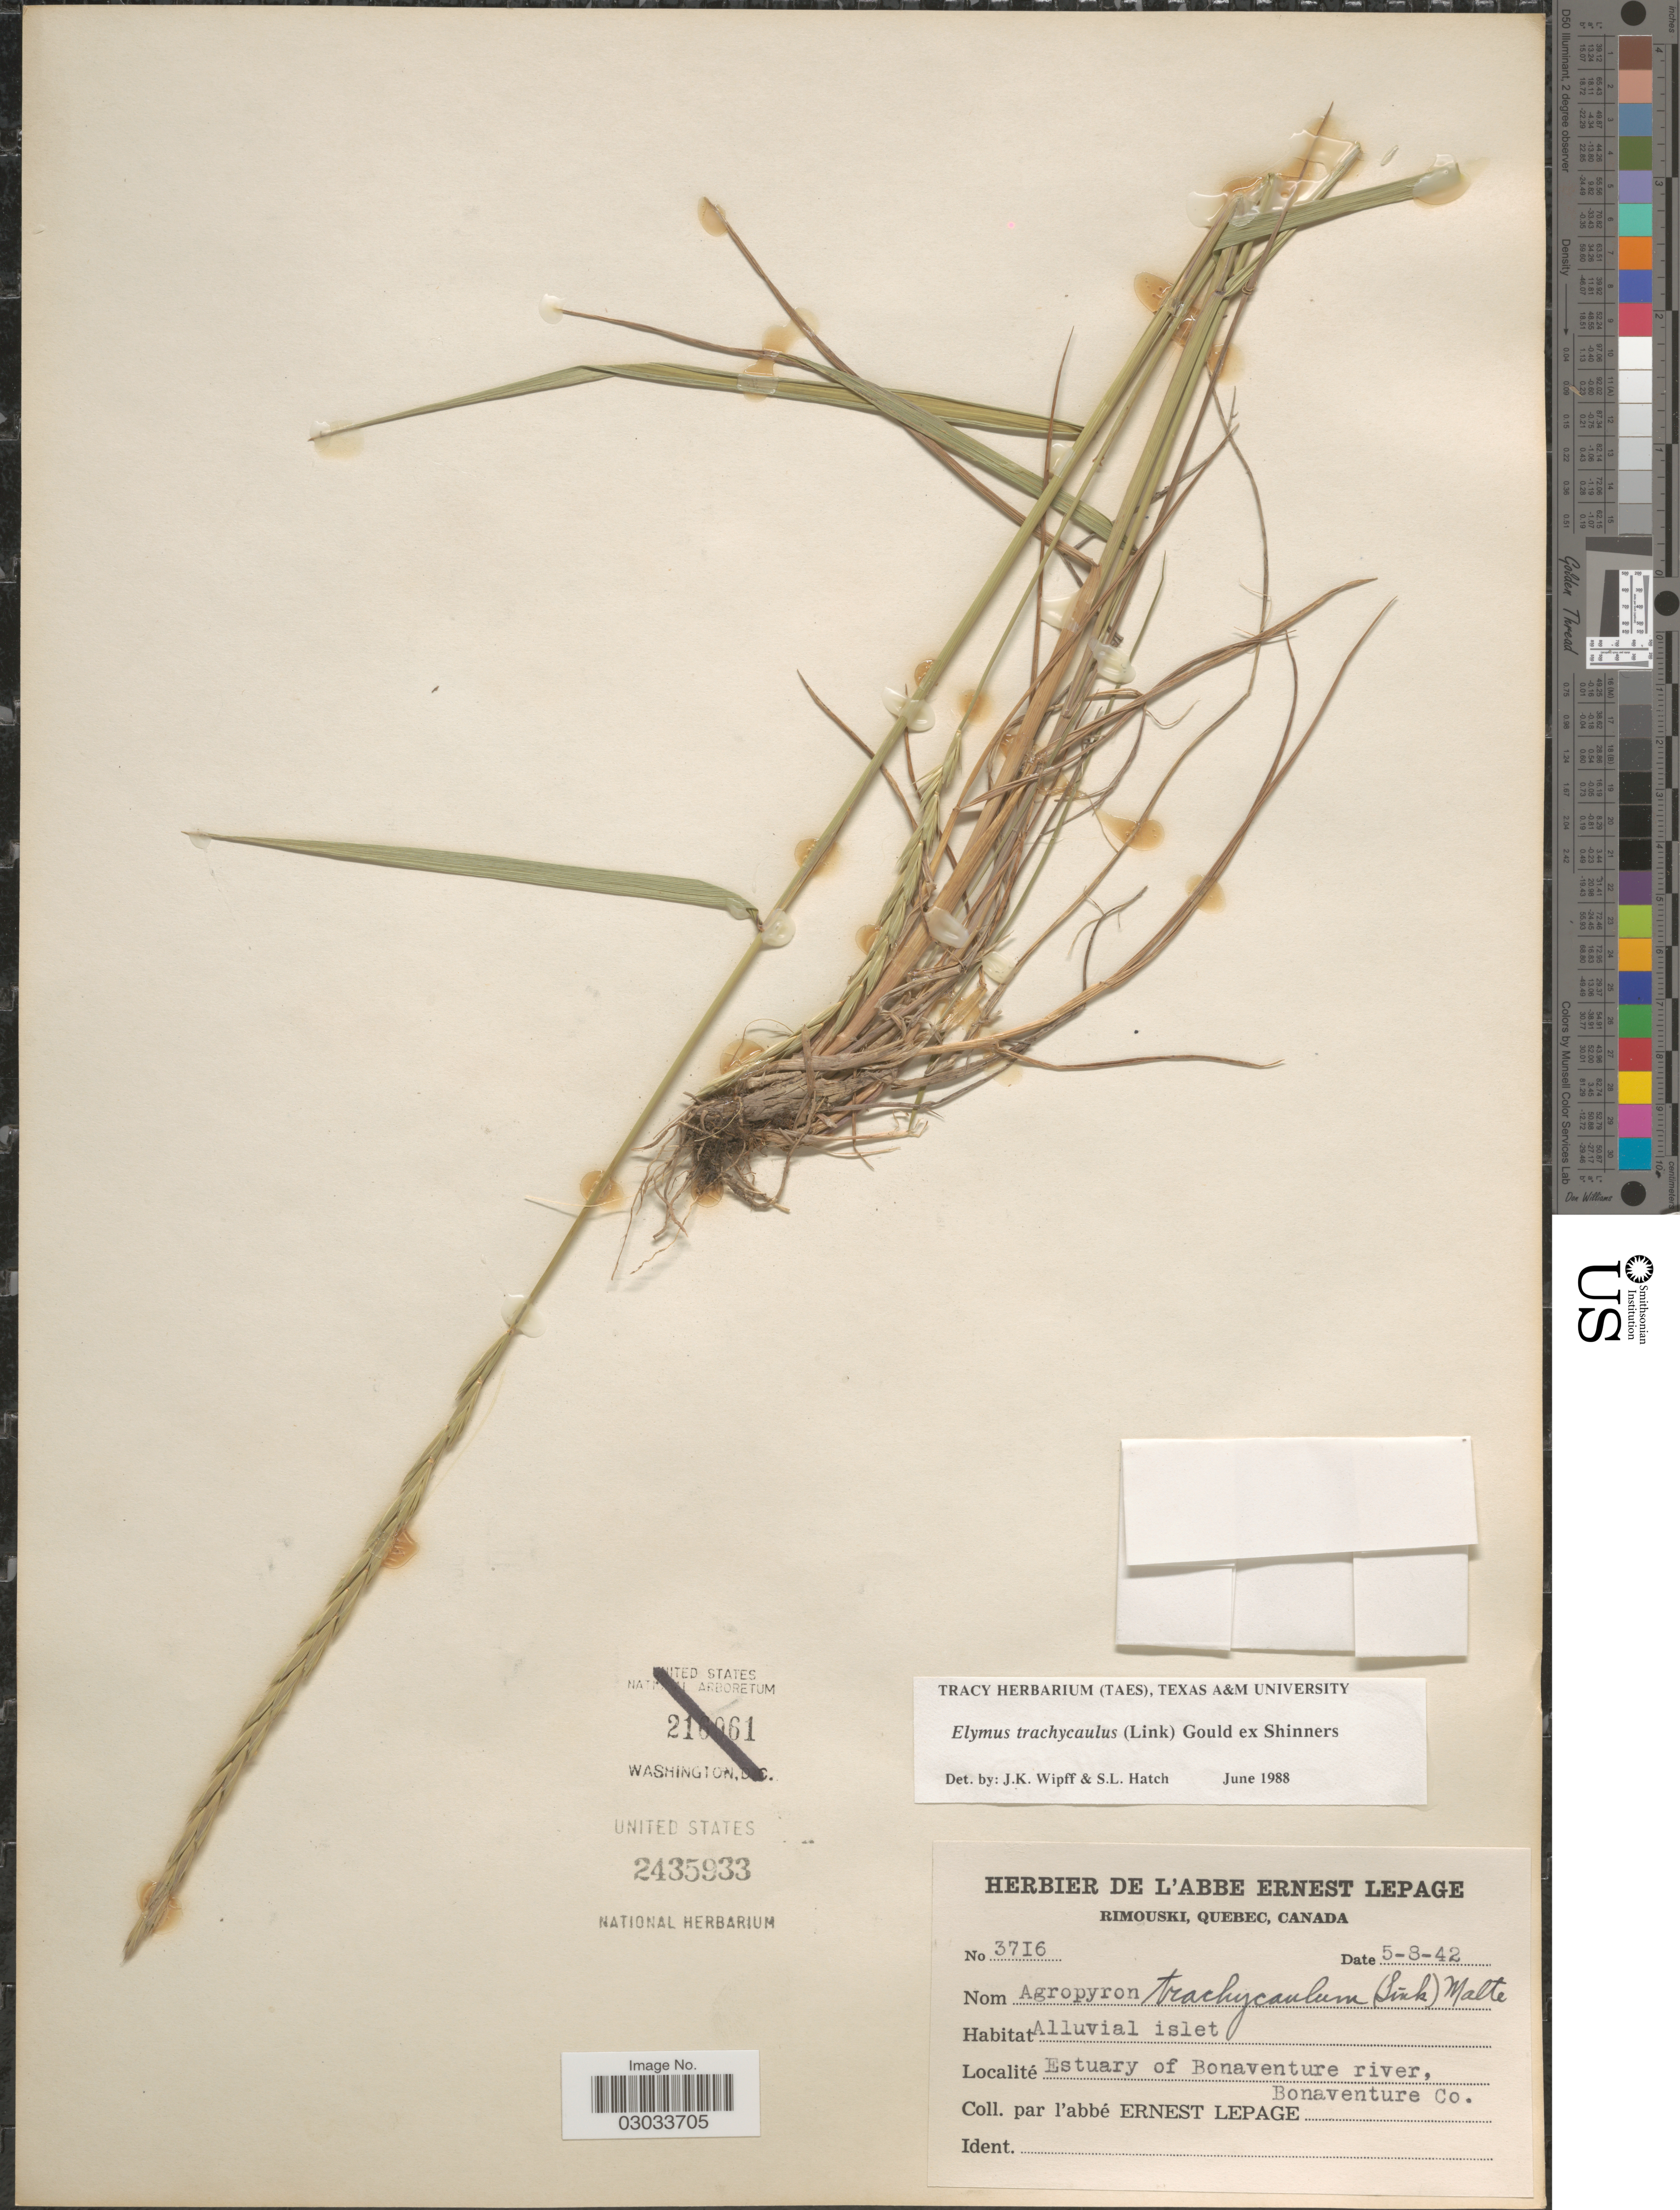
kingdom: Plantae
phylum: Tracheophyta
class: Liliopsida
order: Poales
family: Poaceae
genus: Elymus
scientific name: Elymus trachycaulus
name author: (Link) Gould ex Shinners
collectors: E. Lepage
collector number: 3716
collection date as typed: Transcribed d/m/y: 5/8/42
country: Canada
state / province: Quebec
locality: Alluvial islet. Estuary of Bonaventure river, Bonaventure Co.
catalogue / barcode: US 2435933